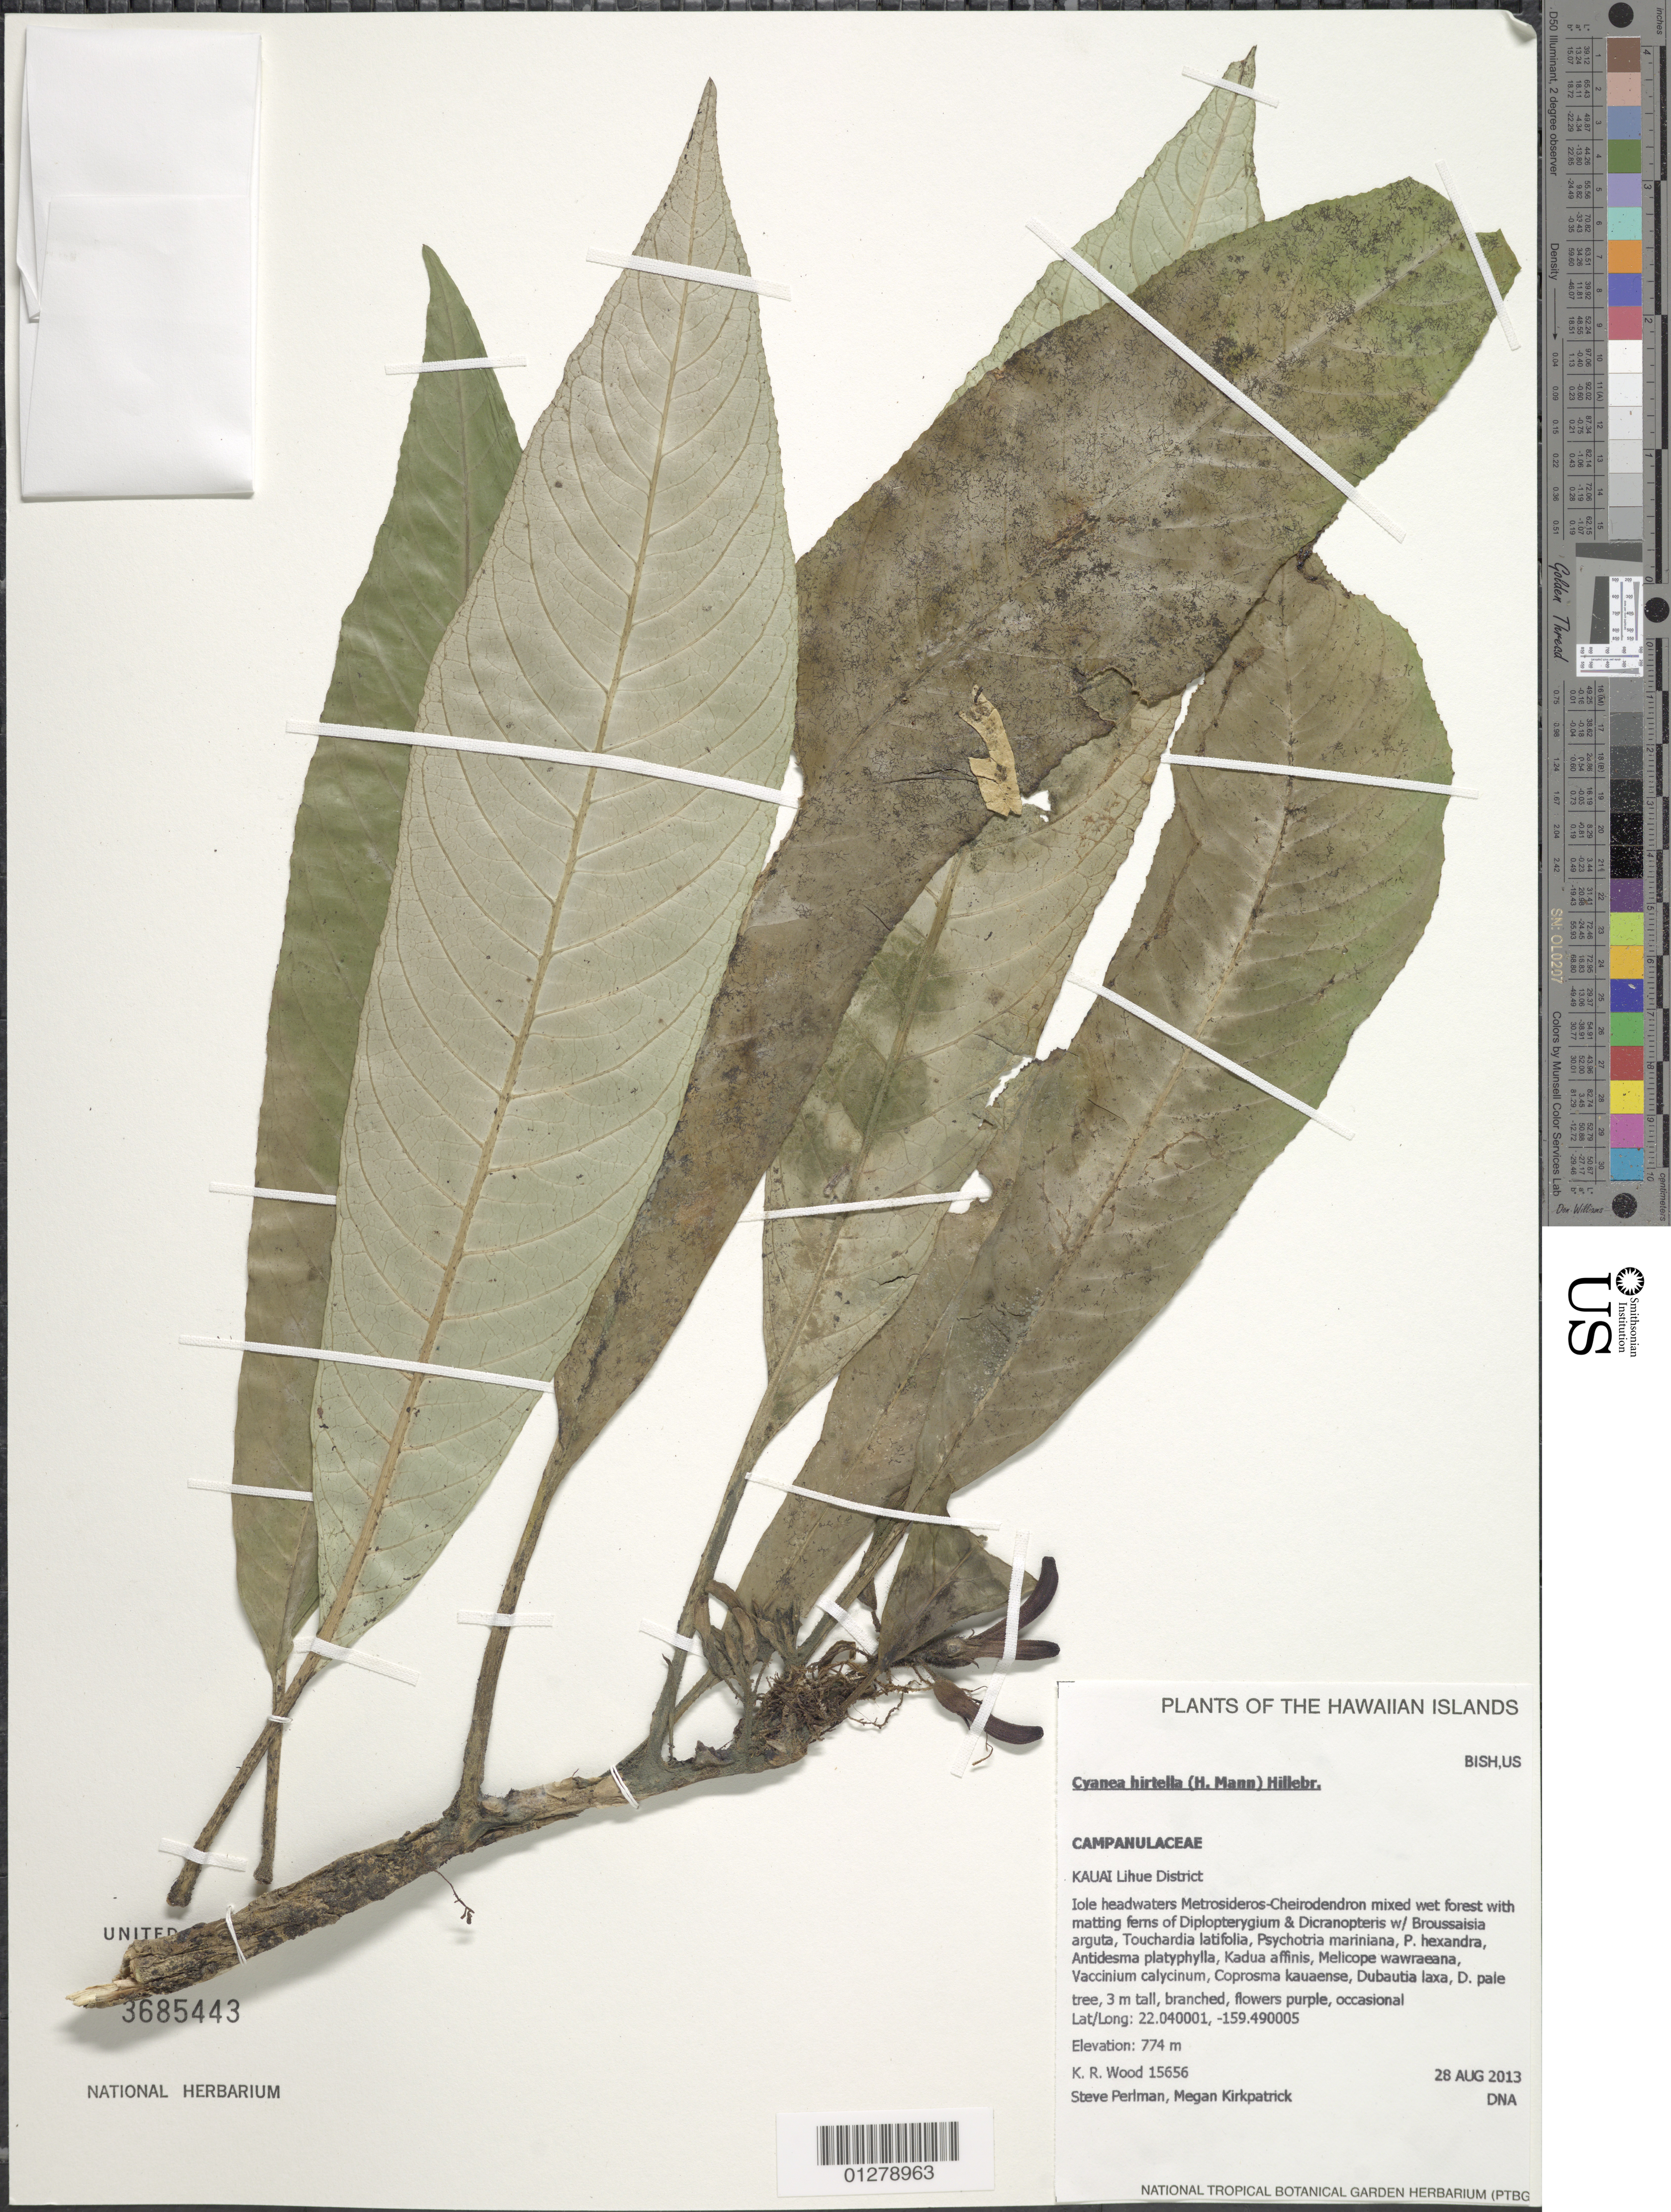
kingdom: Plantae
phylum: Tracheophyta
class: Magnoliopsida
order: Asterales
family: Campanulaceae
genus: Cyanea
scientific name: Cyanea hirtella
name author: (H. Mann) Hillebr.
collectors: K. R. Wood, S. P. Perlman & M. Kirkpatrick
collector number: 15656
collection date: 2013-08-28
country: United States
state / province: Hawaii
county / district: Kauai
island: Kaua'i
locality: Lihue District, Iole headwaters.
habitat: Mixed wet forest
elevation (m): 774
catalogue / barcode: US 3685443